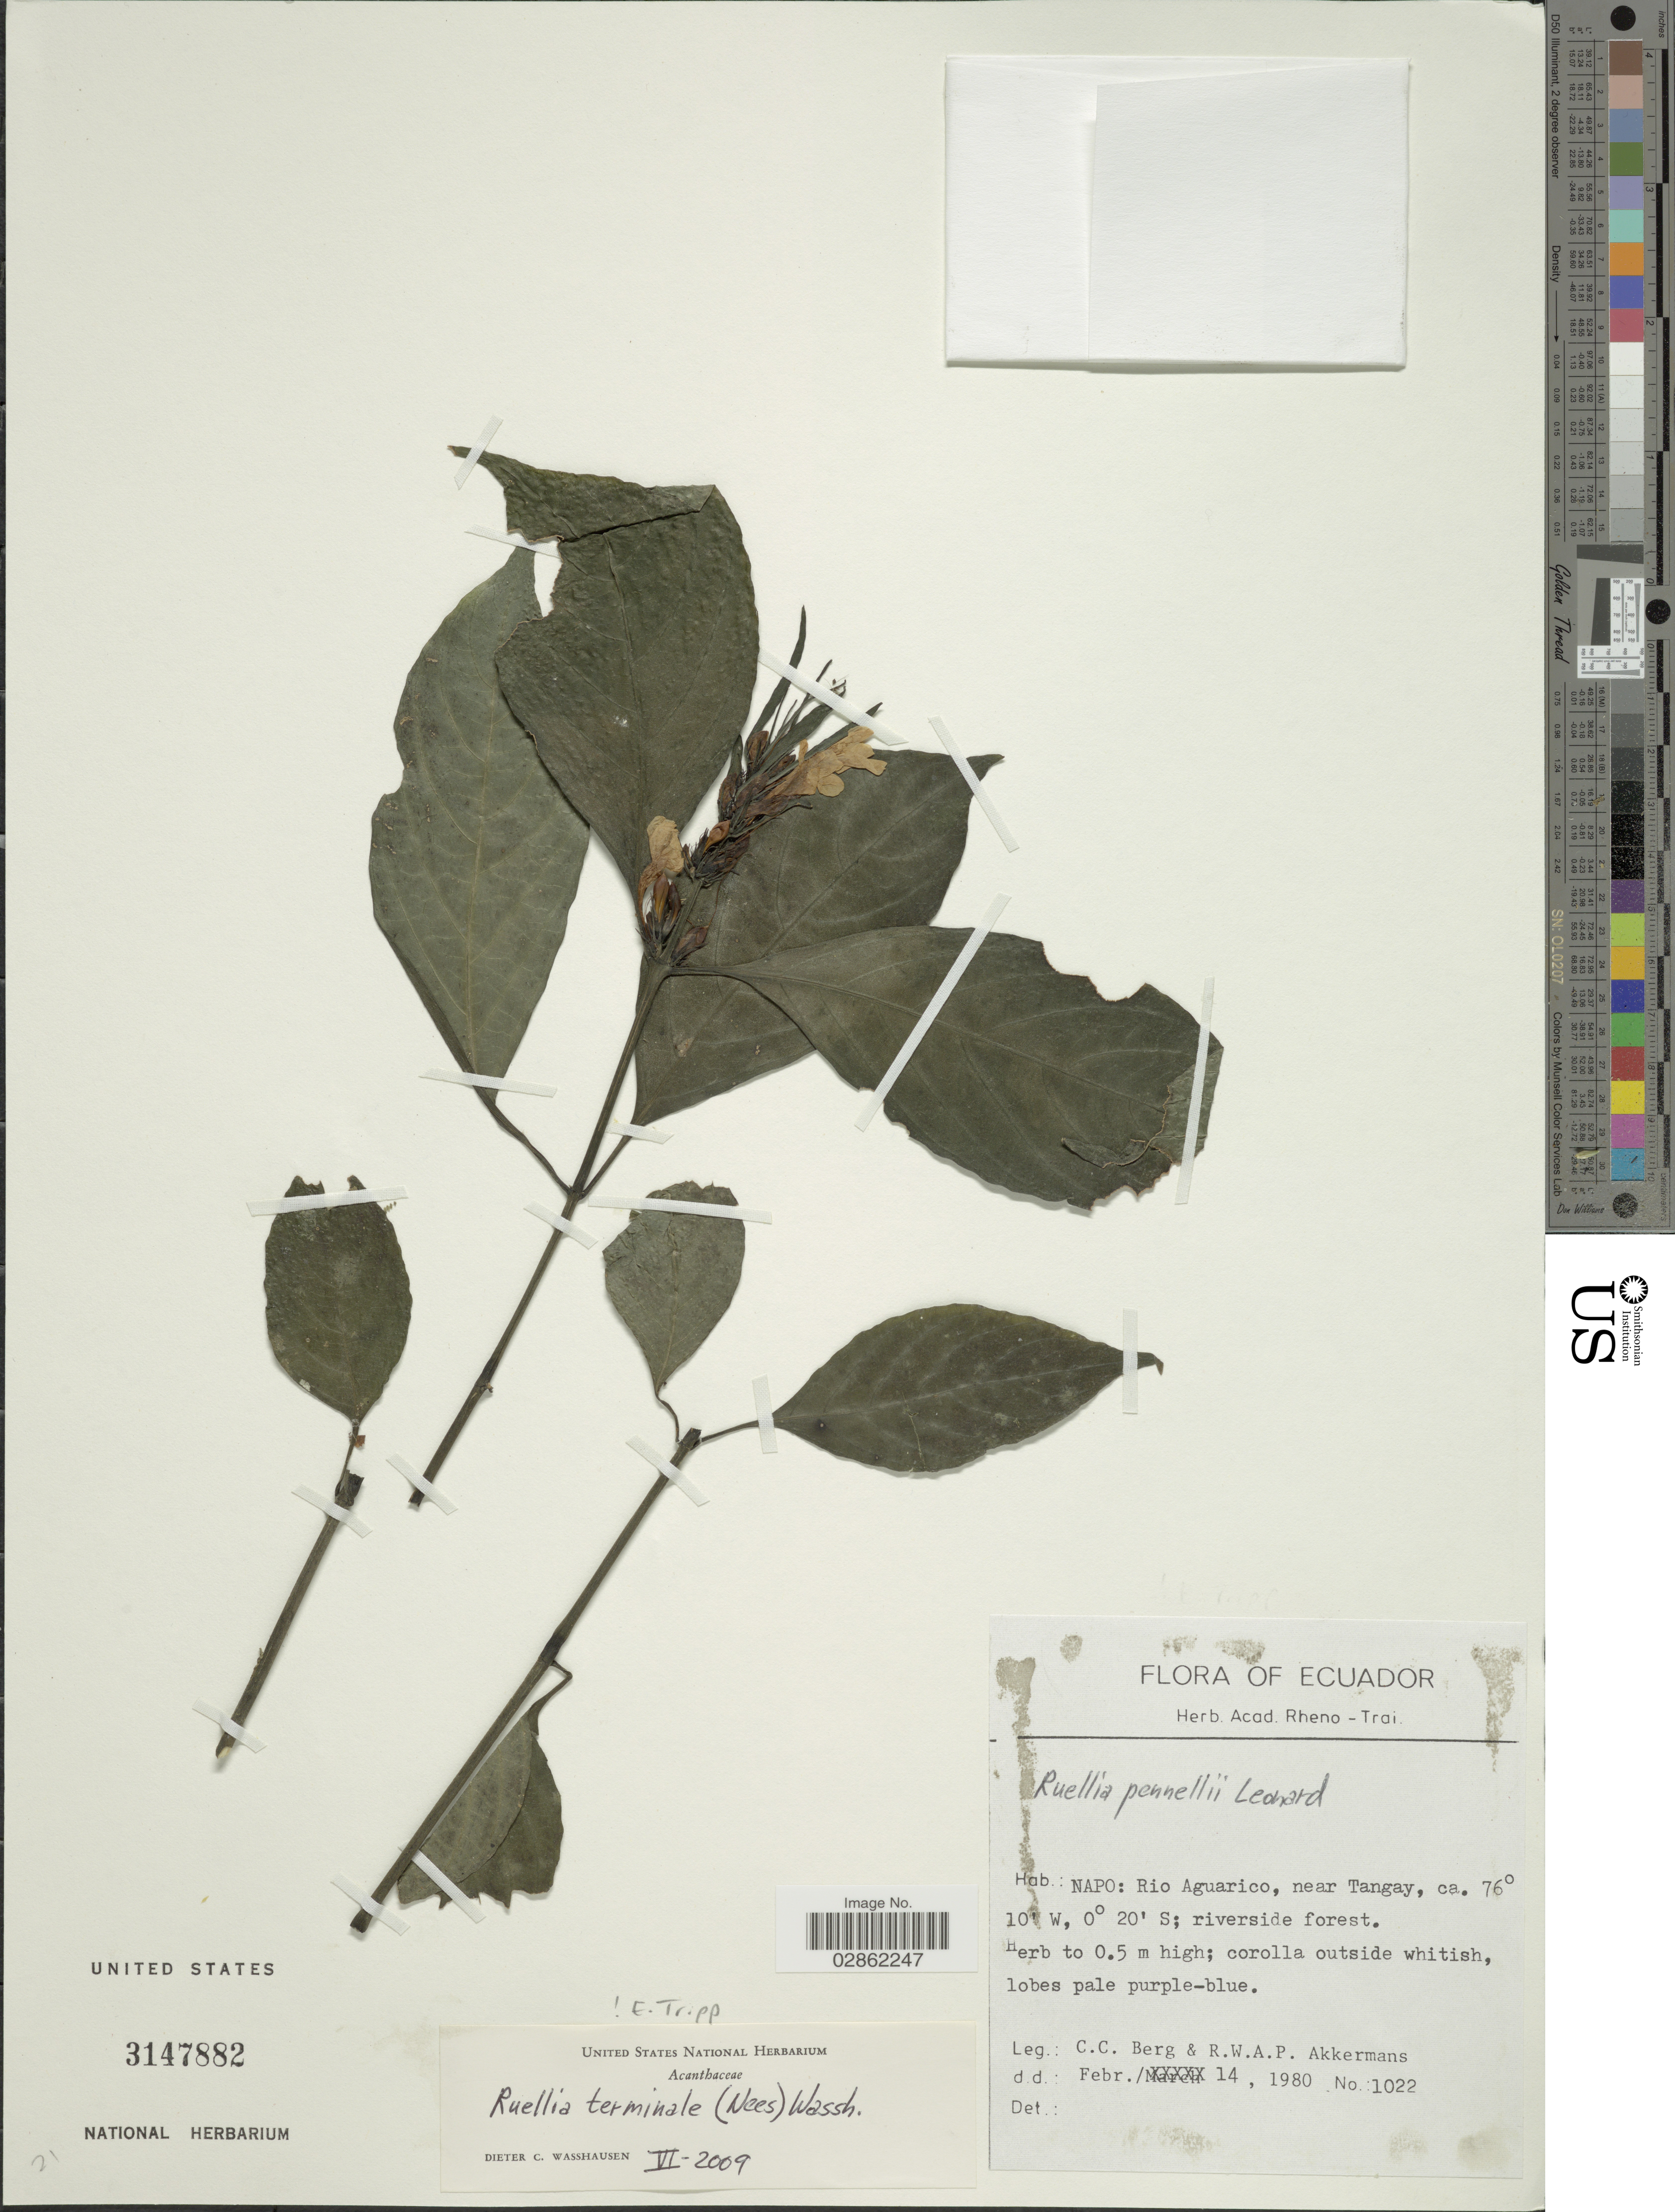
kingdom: Plantae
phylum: Tracheophyta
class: Magnoliopsida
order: Lamiales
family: Acanthaceae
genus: Ruellia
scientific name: Ruellia terminalis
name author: (Nees) Wassh.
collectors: C. C. Berg & R. W. A. P. Akkermans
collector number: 1022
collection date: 1980-02-14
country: Ecuador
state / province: Napo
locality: Rio Aguarico, near Tangay.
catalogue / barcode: US 3147882